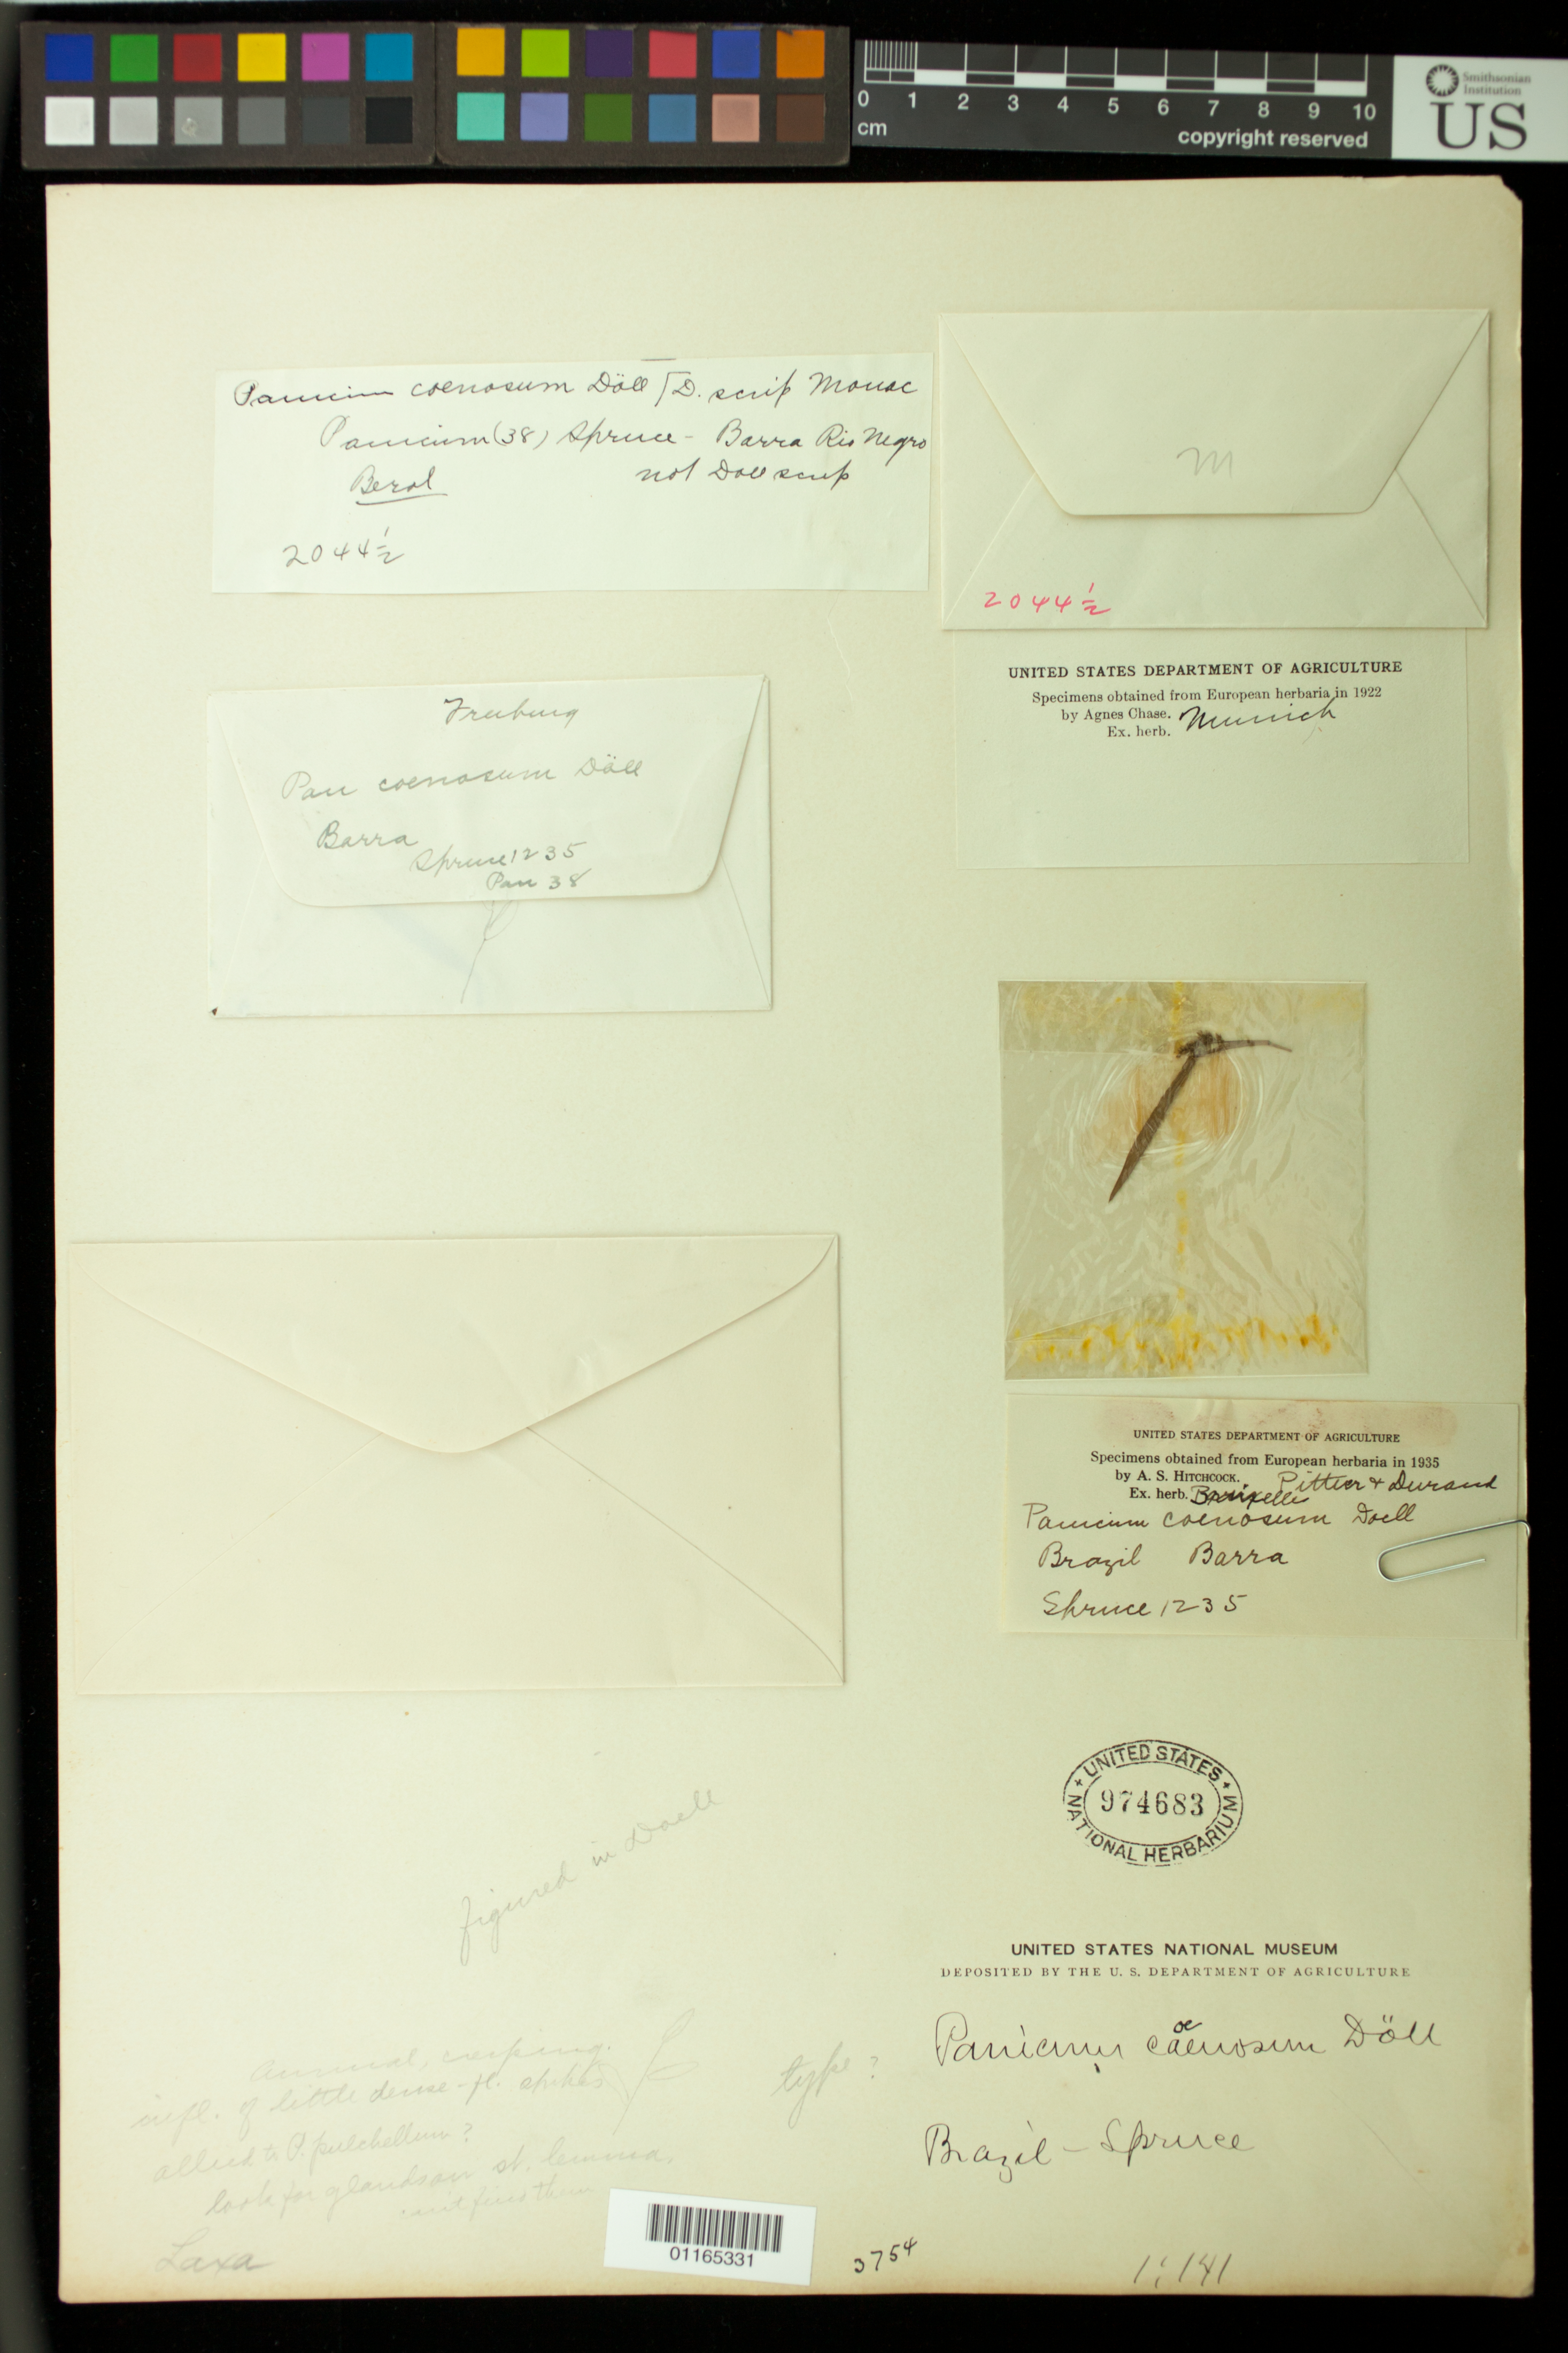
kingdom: Plantae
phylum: Tracheophyta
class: Liliopsida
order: Poales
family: Poaceae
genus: Panicum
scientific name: Panicum coenosum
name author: Döll in Mart.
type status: Type Collection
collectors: R. Spruce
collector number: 1235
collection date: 1850-12/1851-03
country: Brazil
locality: Barra, Rio Negro.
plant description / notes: Fragmentary material of multiple type specimens ex herb. Munich, ex herb. Freiburg, ex herb. Pittier & Durand (Brussels)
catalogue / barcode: US 974683